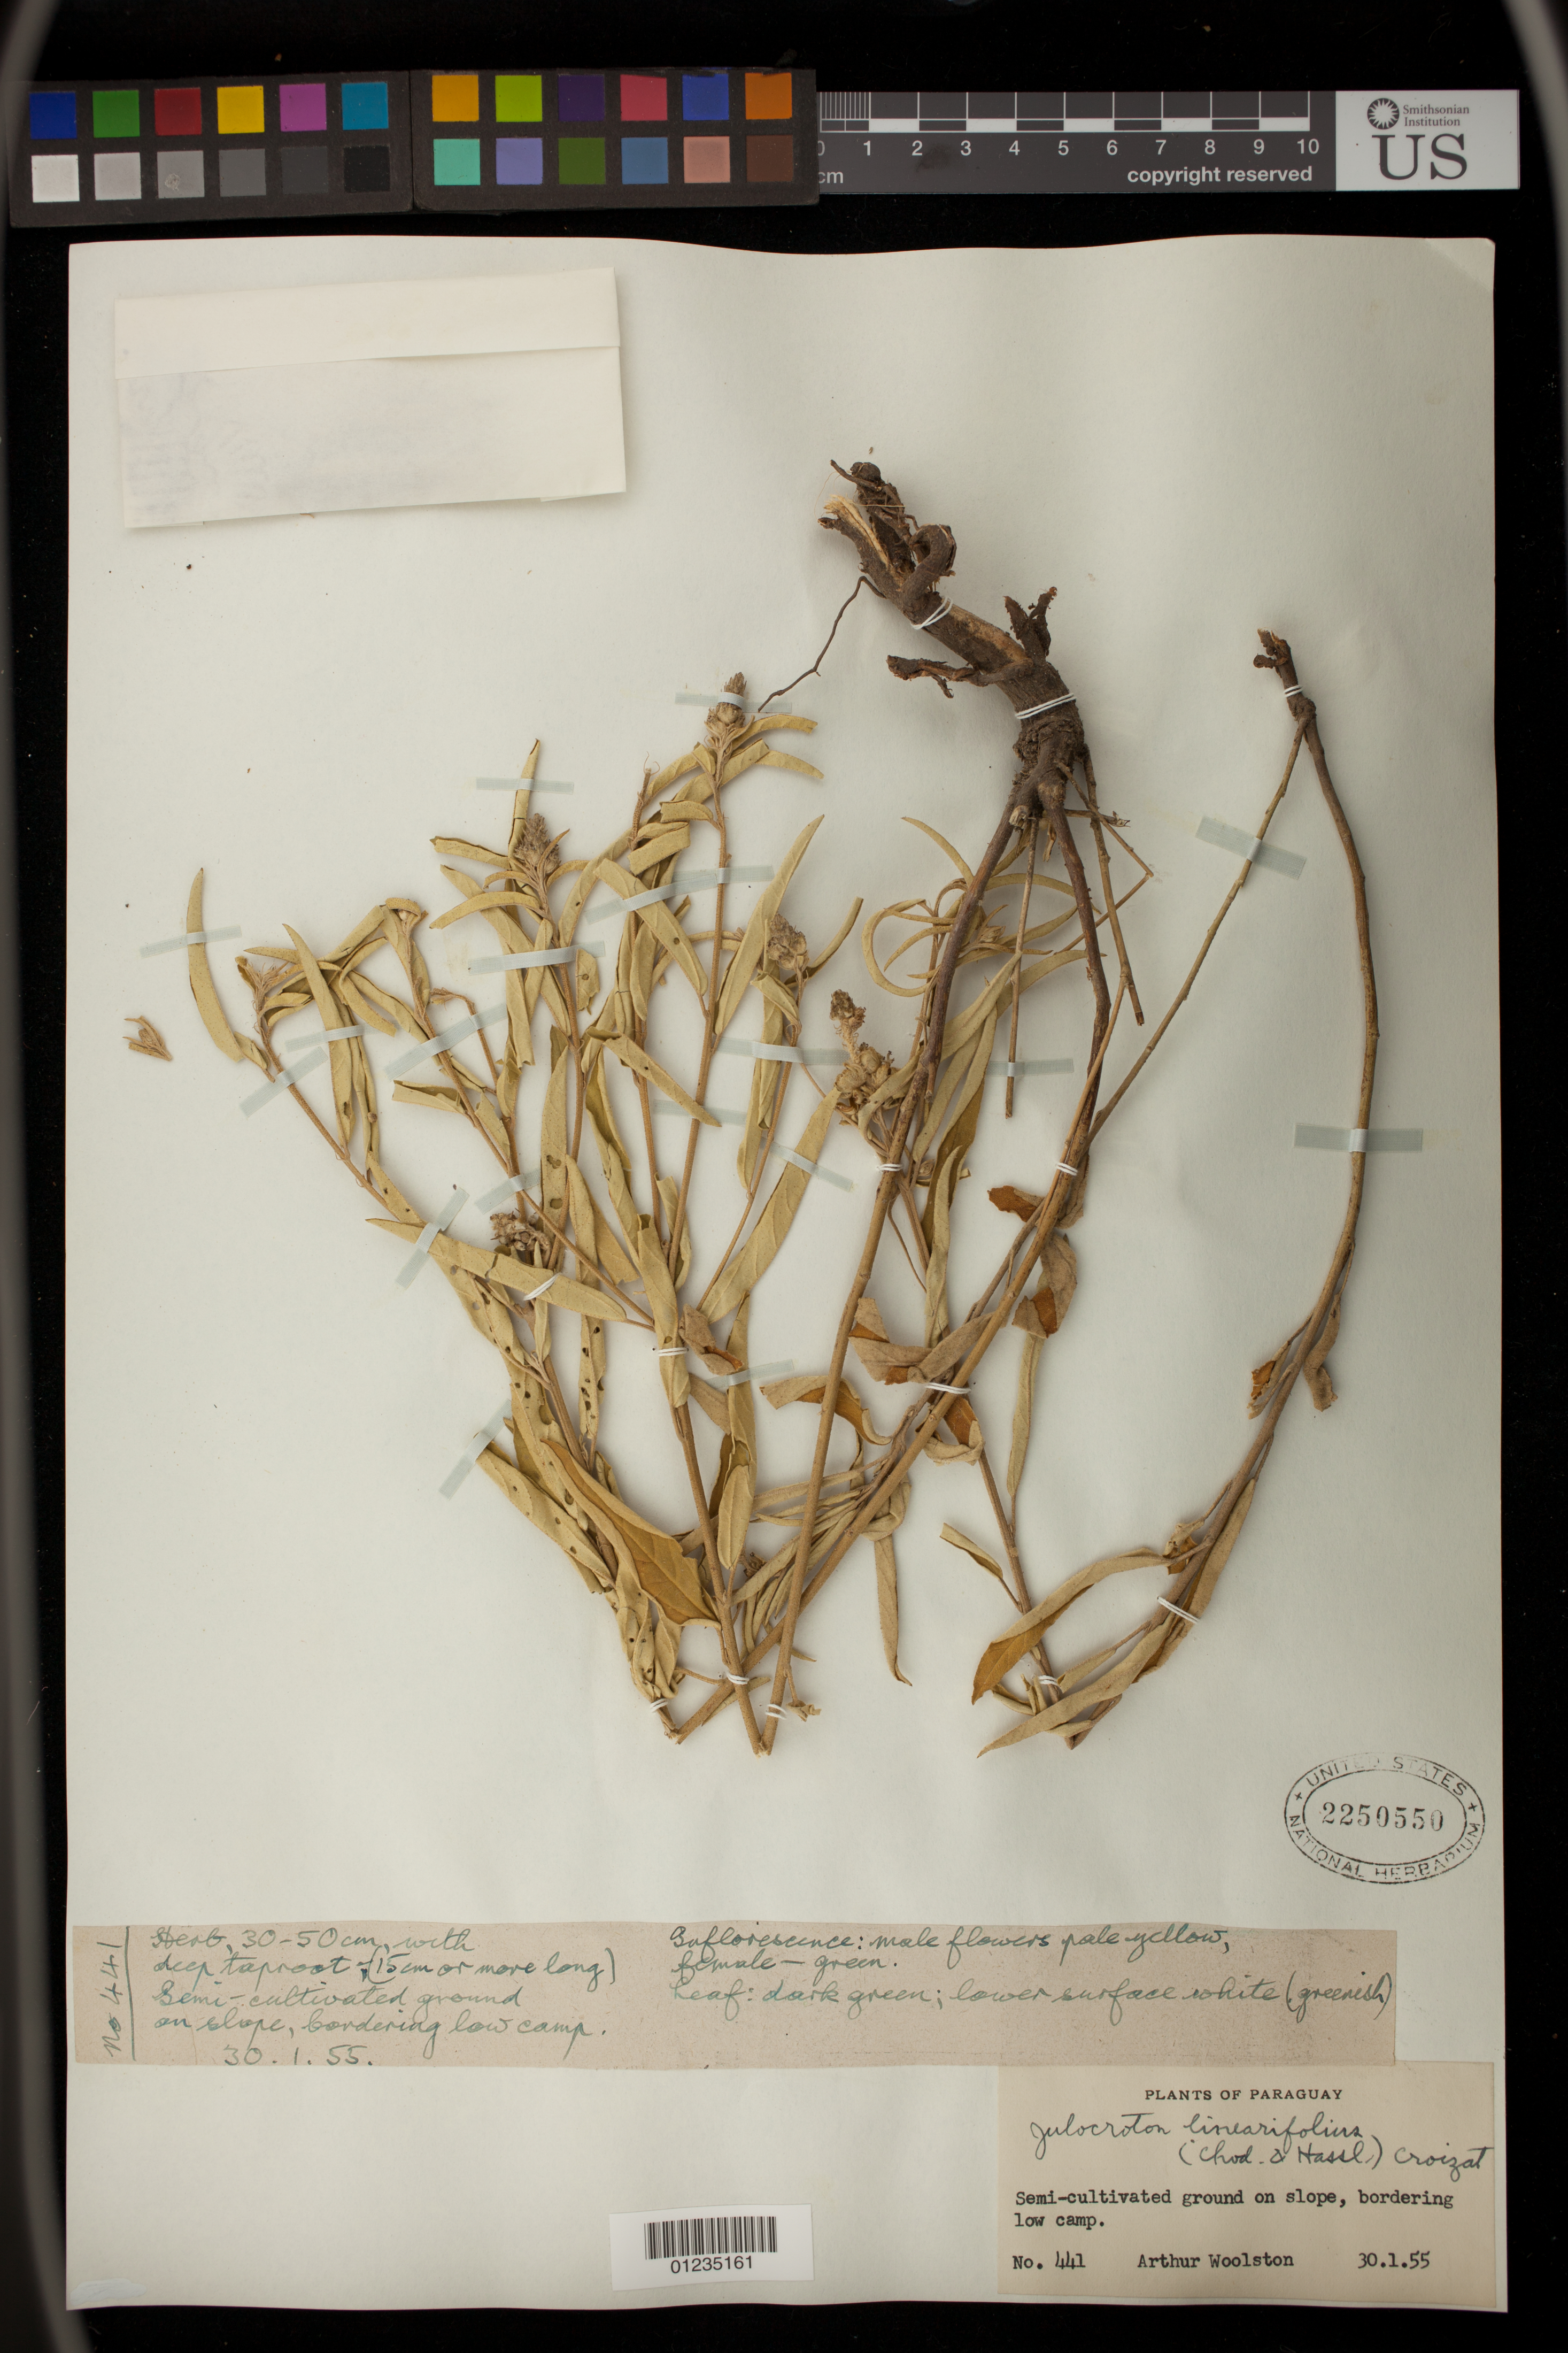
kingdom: Plantae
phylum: Tracheophyta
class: Magnoliopsida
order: Malpighiales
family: Euphorbiaceae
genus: Julocroton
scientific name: Julocroton linearifolius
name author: (Chodat & Hassl.) Croizat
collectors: A. L. Woolston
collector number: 441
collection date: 1955-01-30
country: Paraguay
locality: Semi-cultivated ground on slope, bordering low cam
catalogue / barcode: US 2250550